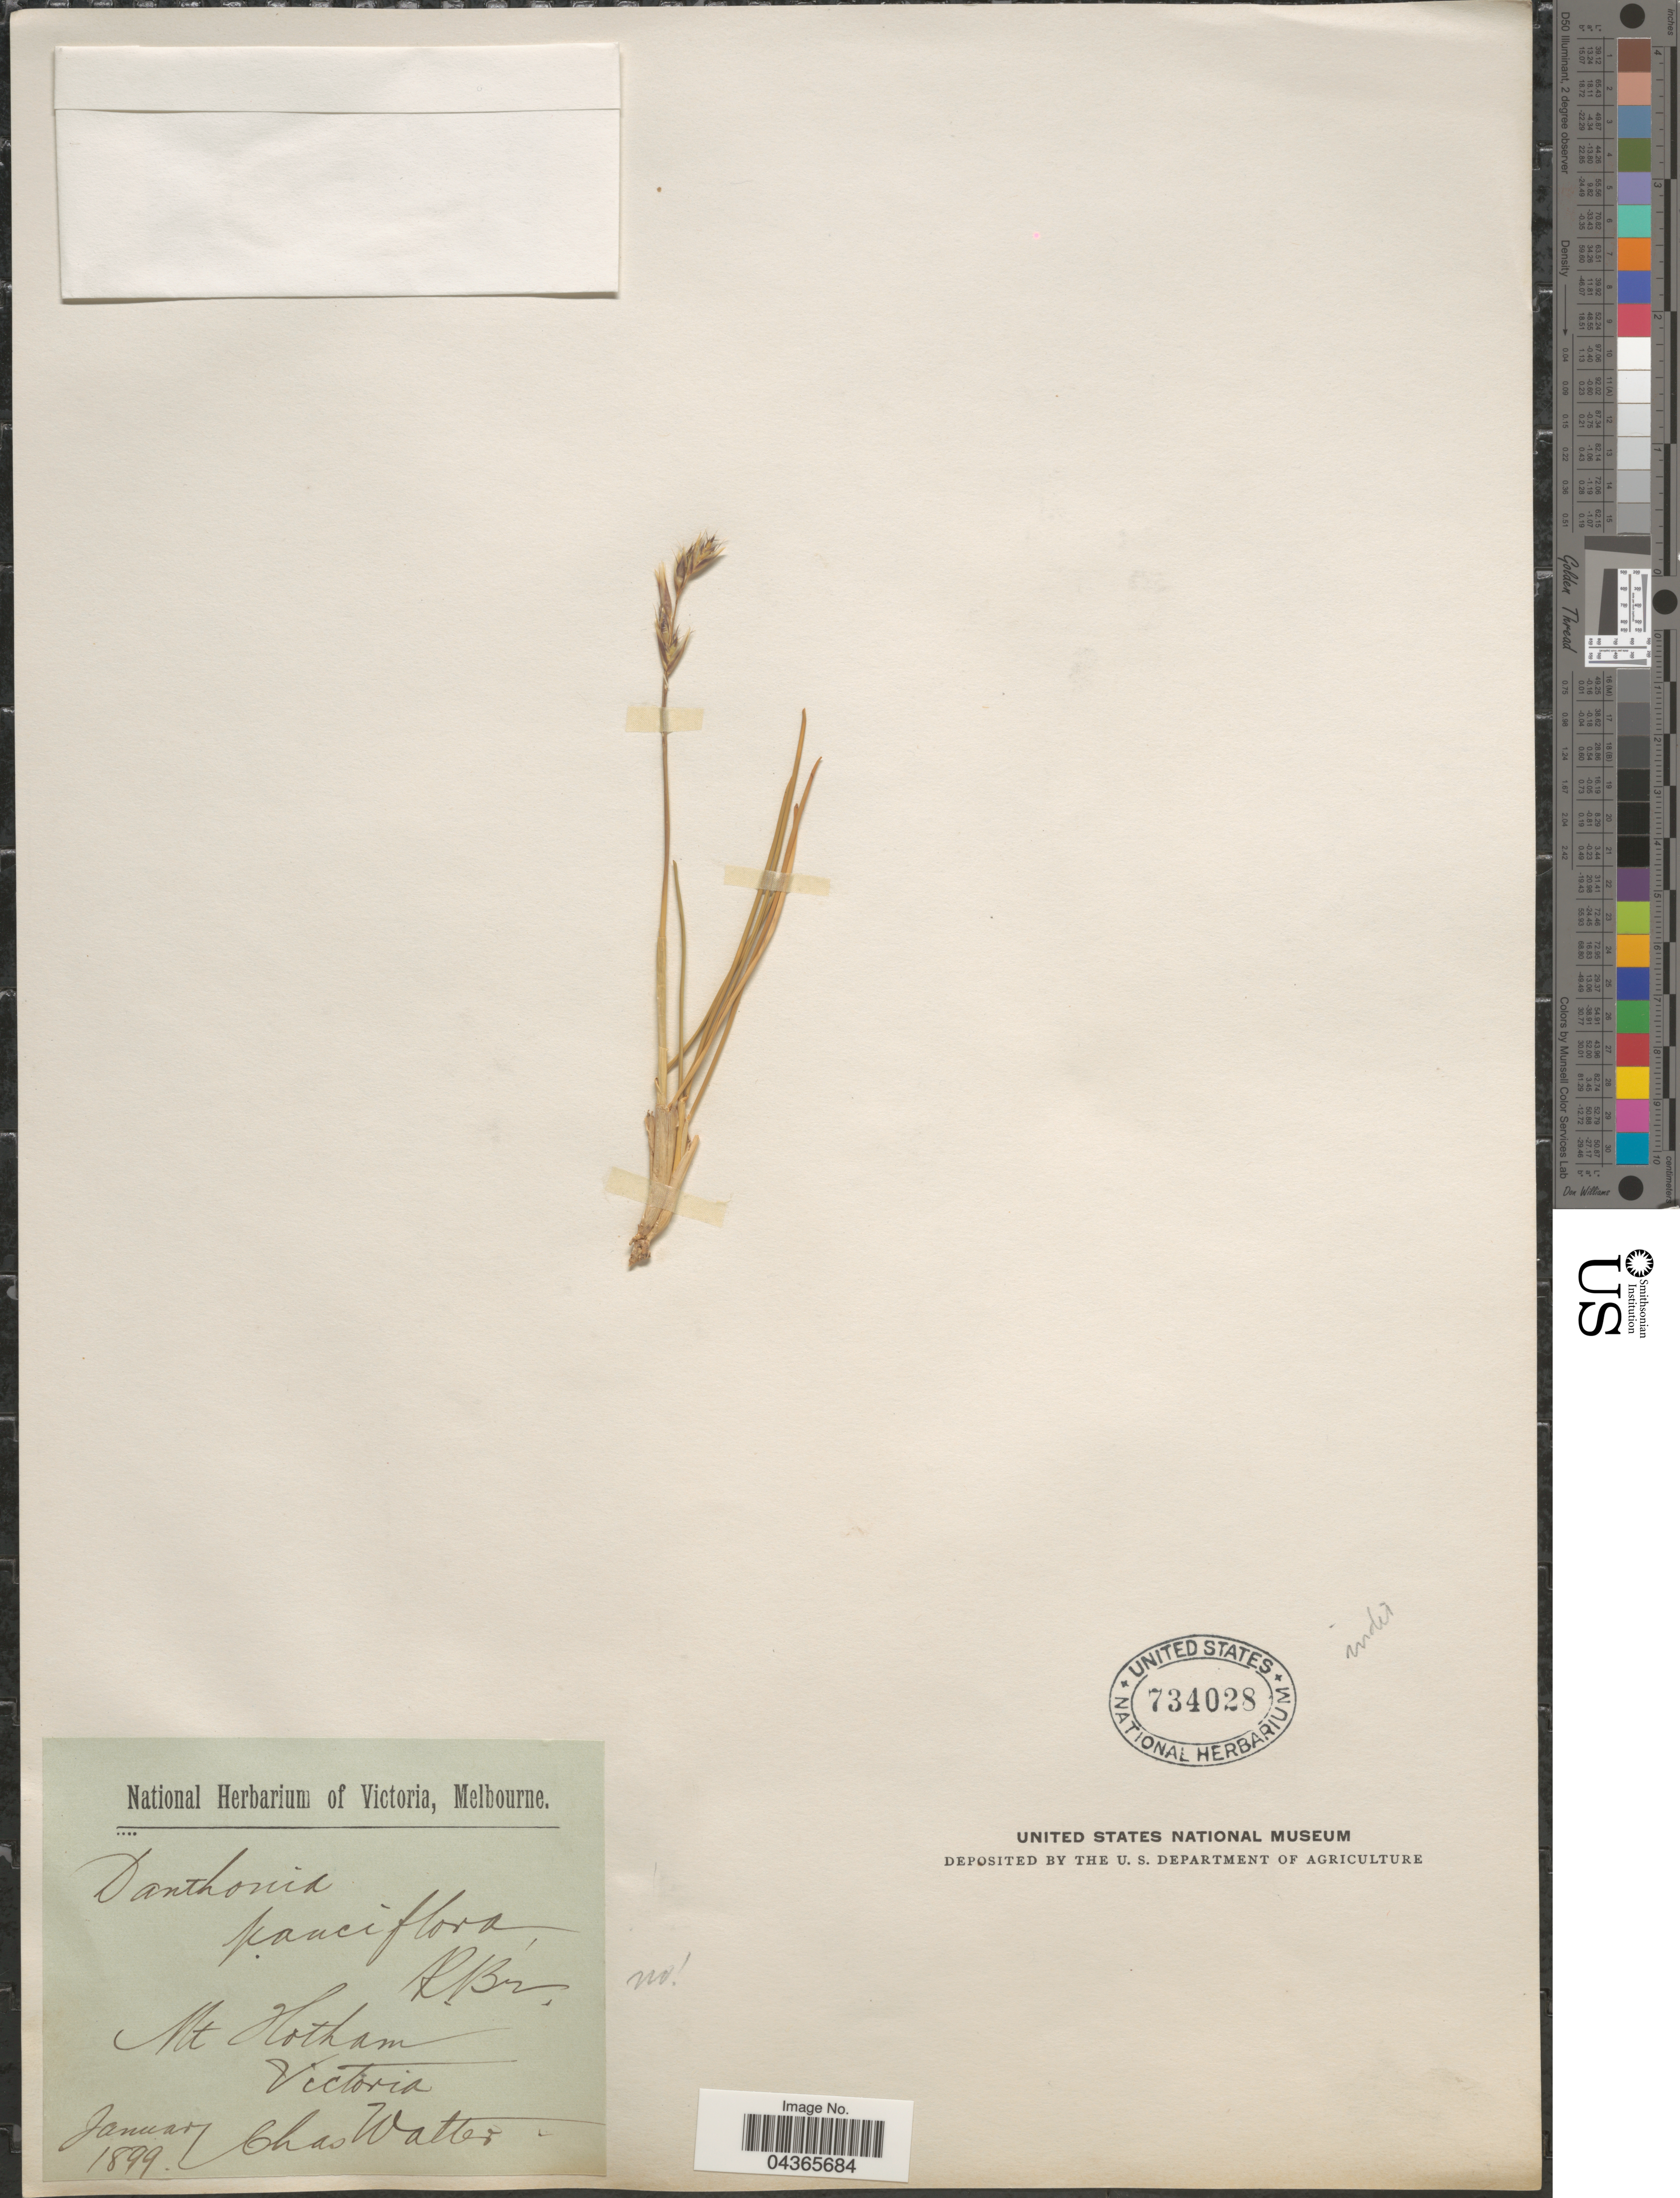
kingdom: Plantae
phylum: Tracheophyta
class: Liliopsida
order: Poales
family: Poaceae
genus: Rytidosperma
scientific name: Rytidosperma sp.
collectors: C. Walter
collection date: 1899-01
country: Australia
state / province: Victoria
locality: Mt Hotham. Victoria.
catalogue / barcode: US 734028